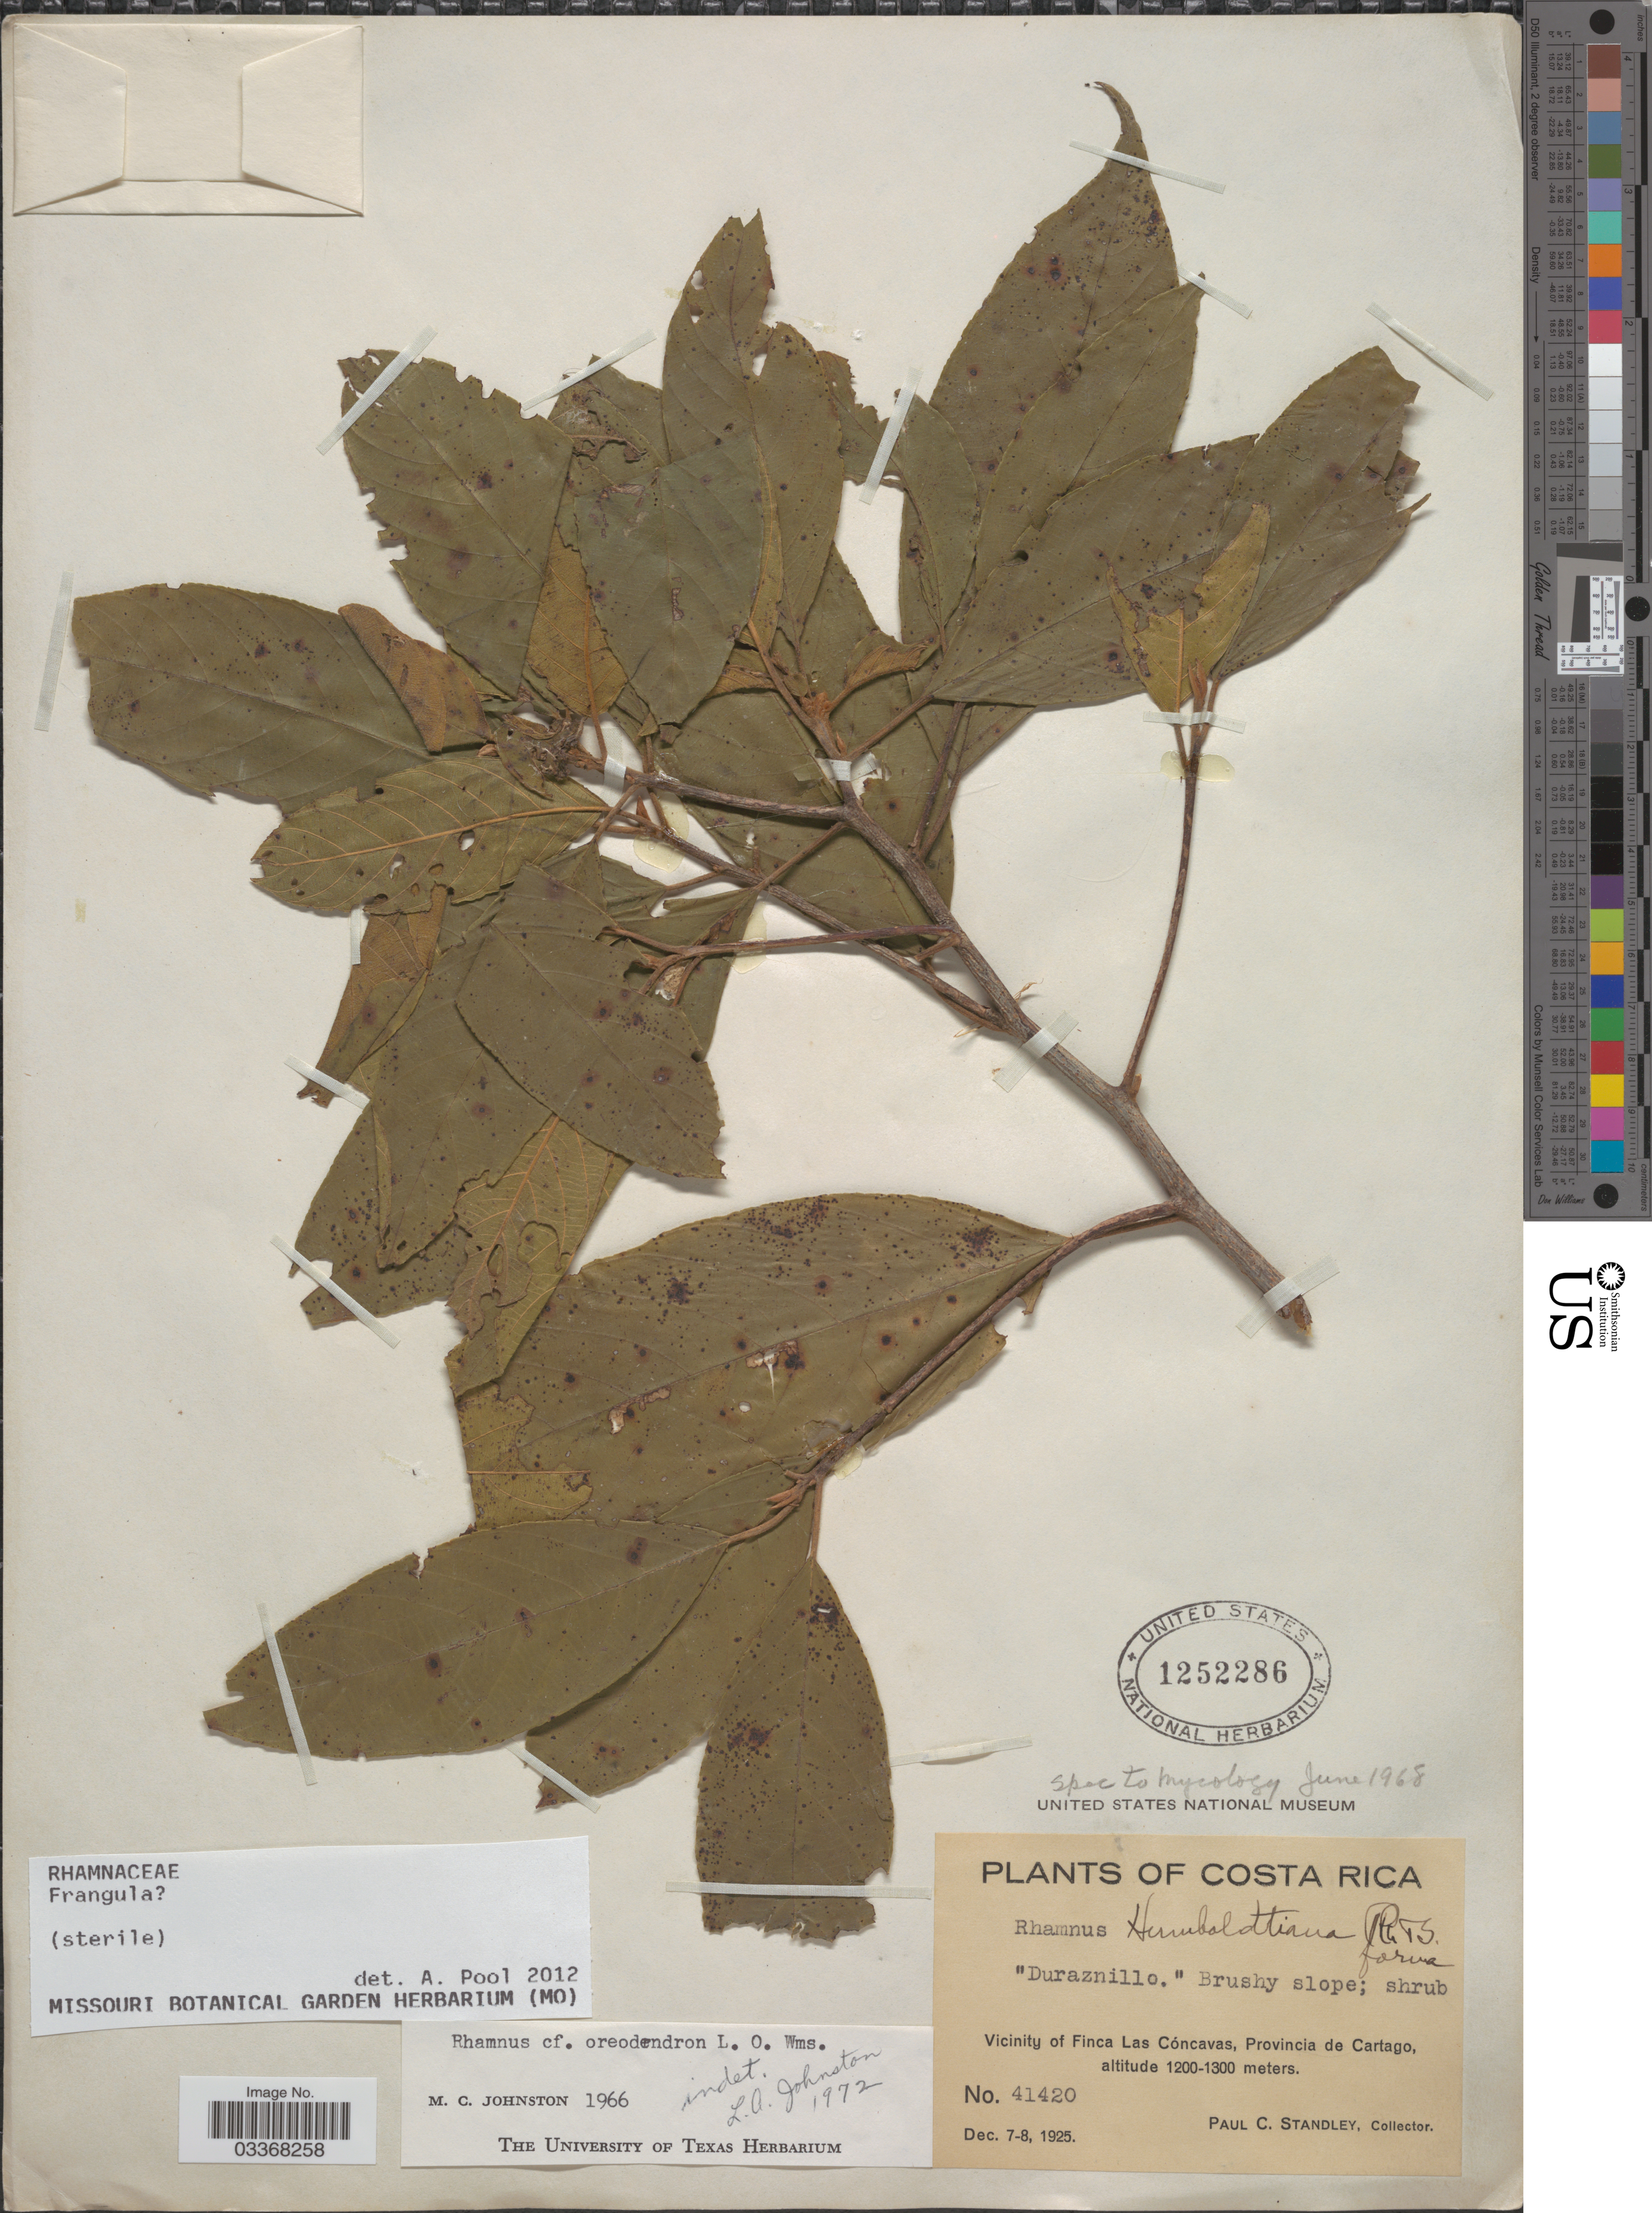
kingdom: Plantae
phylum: Tracheophyta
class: Magnoliopsida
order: Rosales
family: Rhamnaceae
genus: Frangula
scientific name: Frangula sp.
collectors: P. C. Standley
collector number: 41420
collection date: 1925-12-07/1925-12-08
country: Costa Rica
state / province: Cartago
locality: Vicinity of Finca Las Cóncavas.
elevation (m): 1200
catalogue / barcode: US 1252286